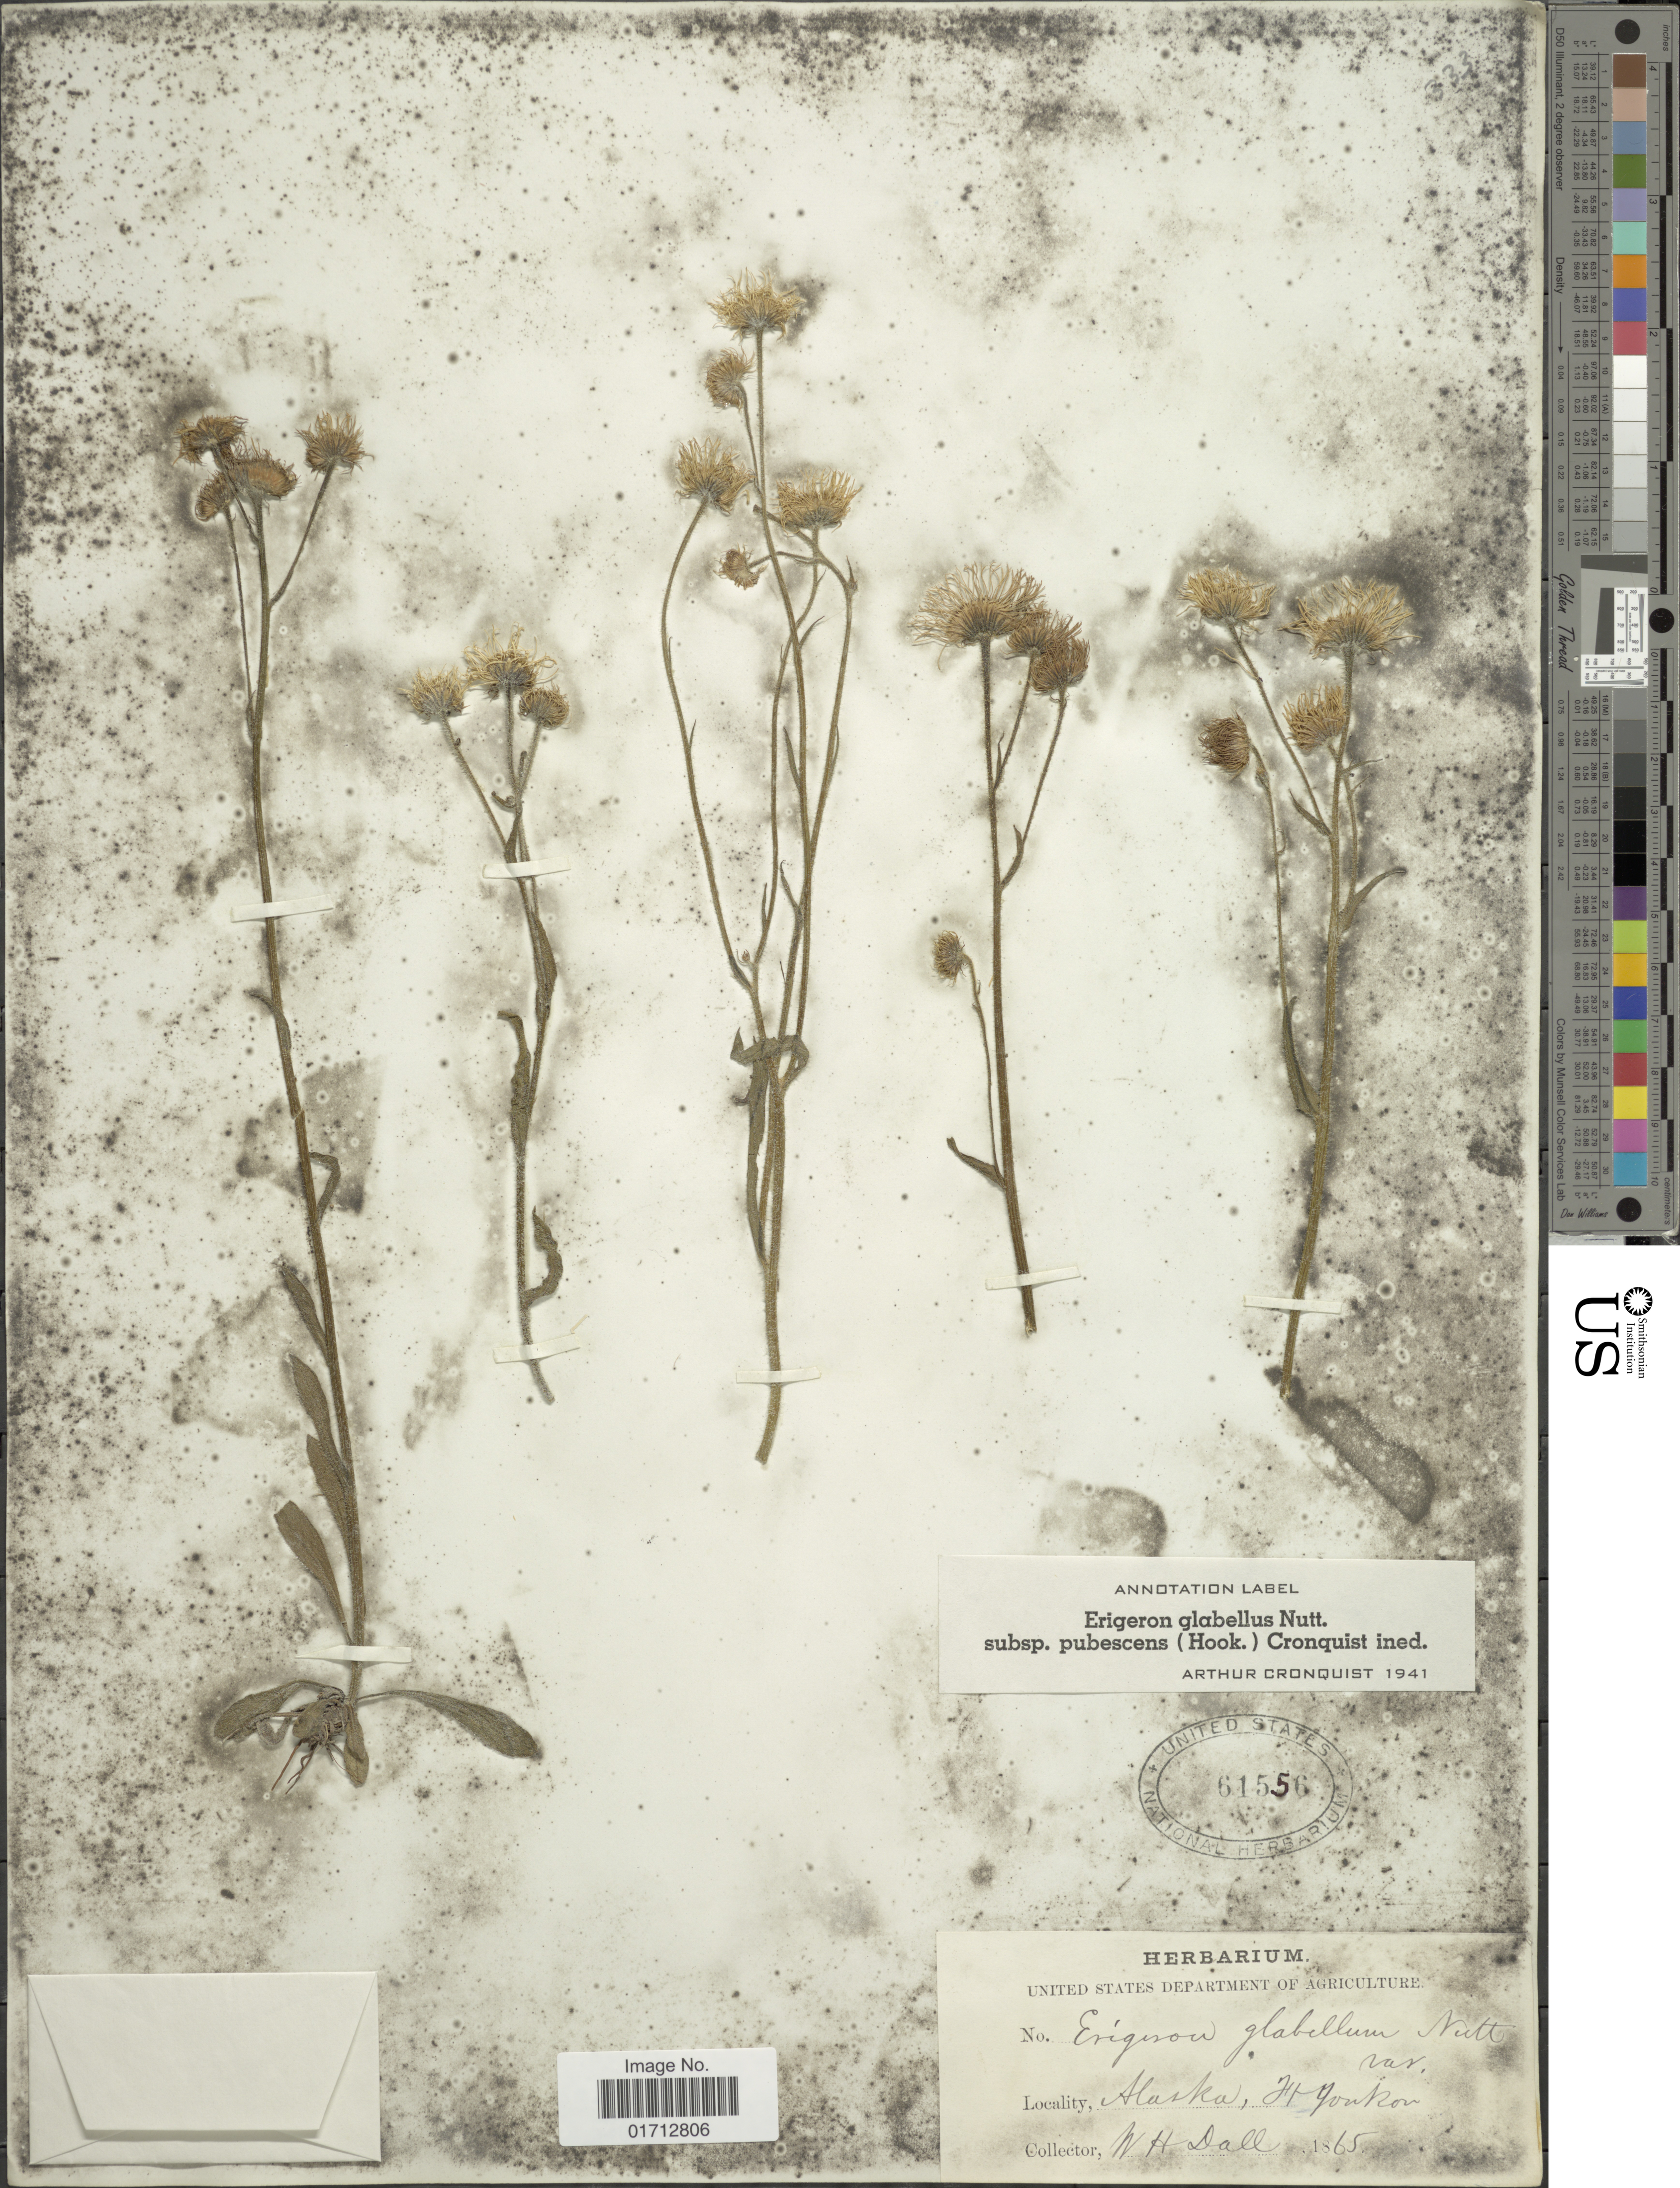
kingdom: Plantae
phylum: Tracheophyta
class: Magnoliopsida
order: Asterales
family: Asteraceae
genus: Erigeron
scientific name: Erigeron glabellus subsp. pubescens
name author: (Hook.) Cronq.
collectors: W. Dall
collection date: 1865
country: United States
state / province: Alaska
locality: Ft Youkon.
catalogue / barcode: US 61556